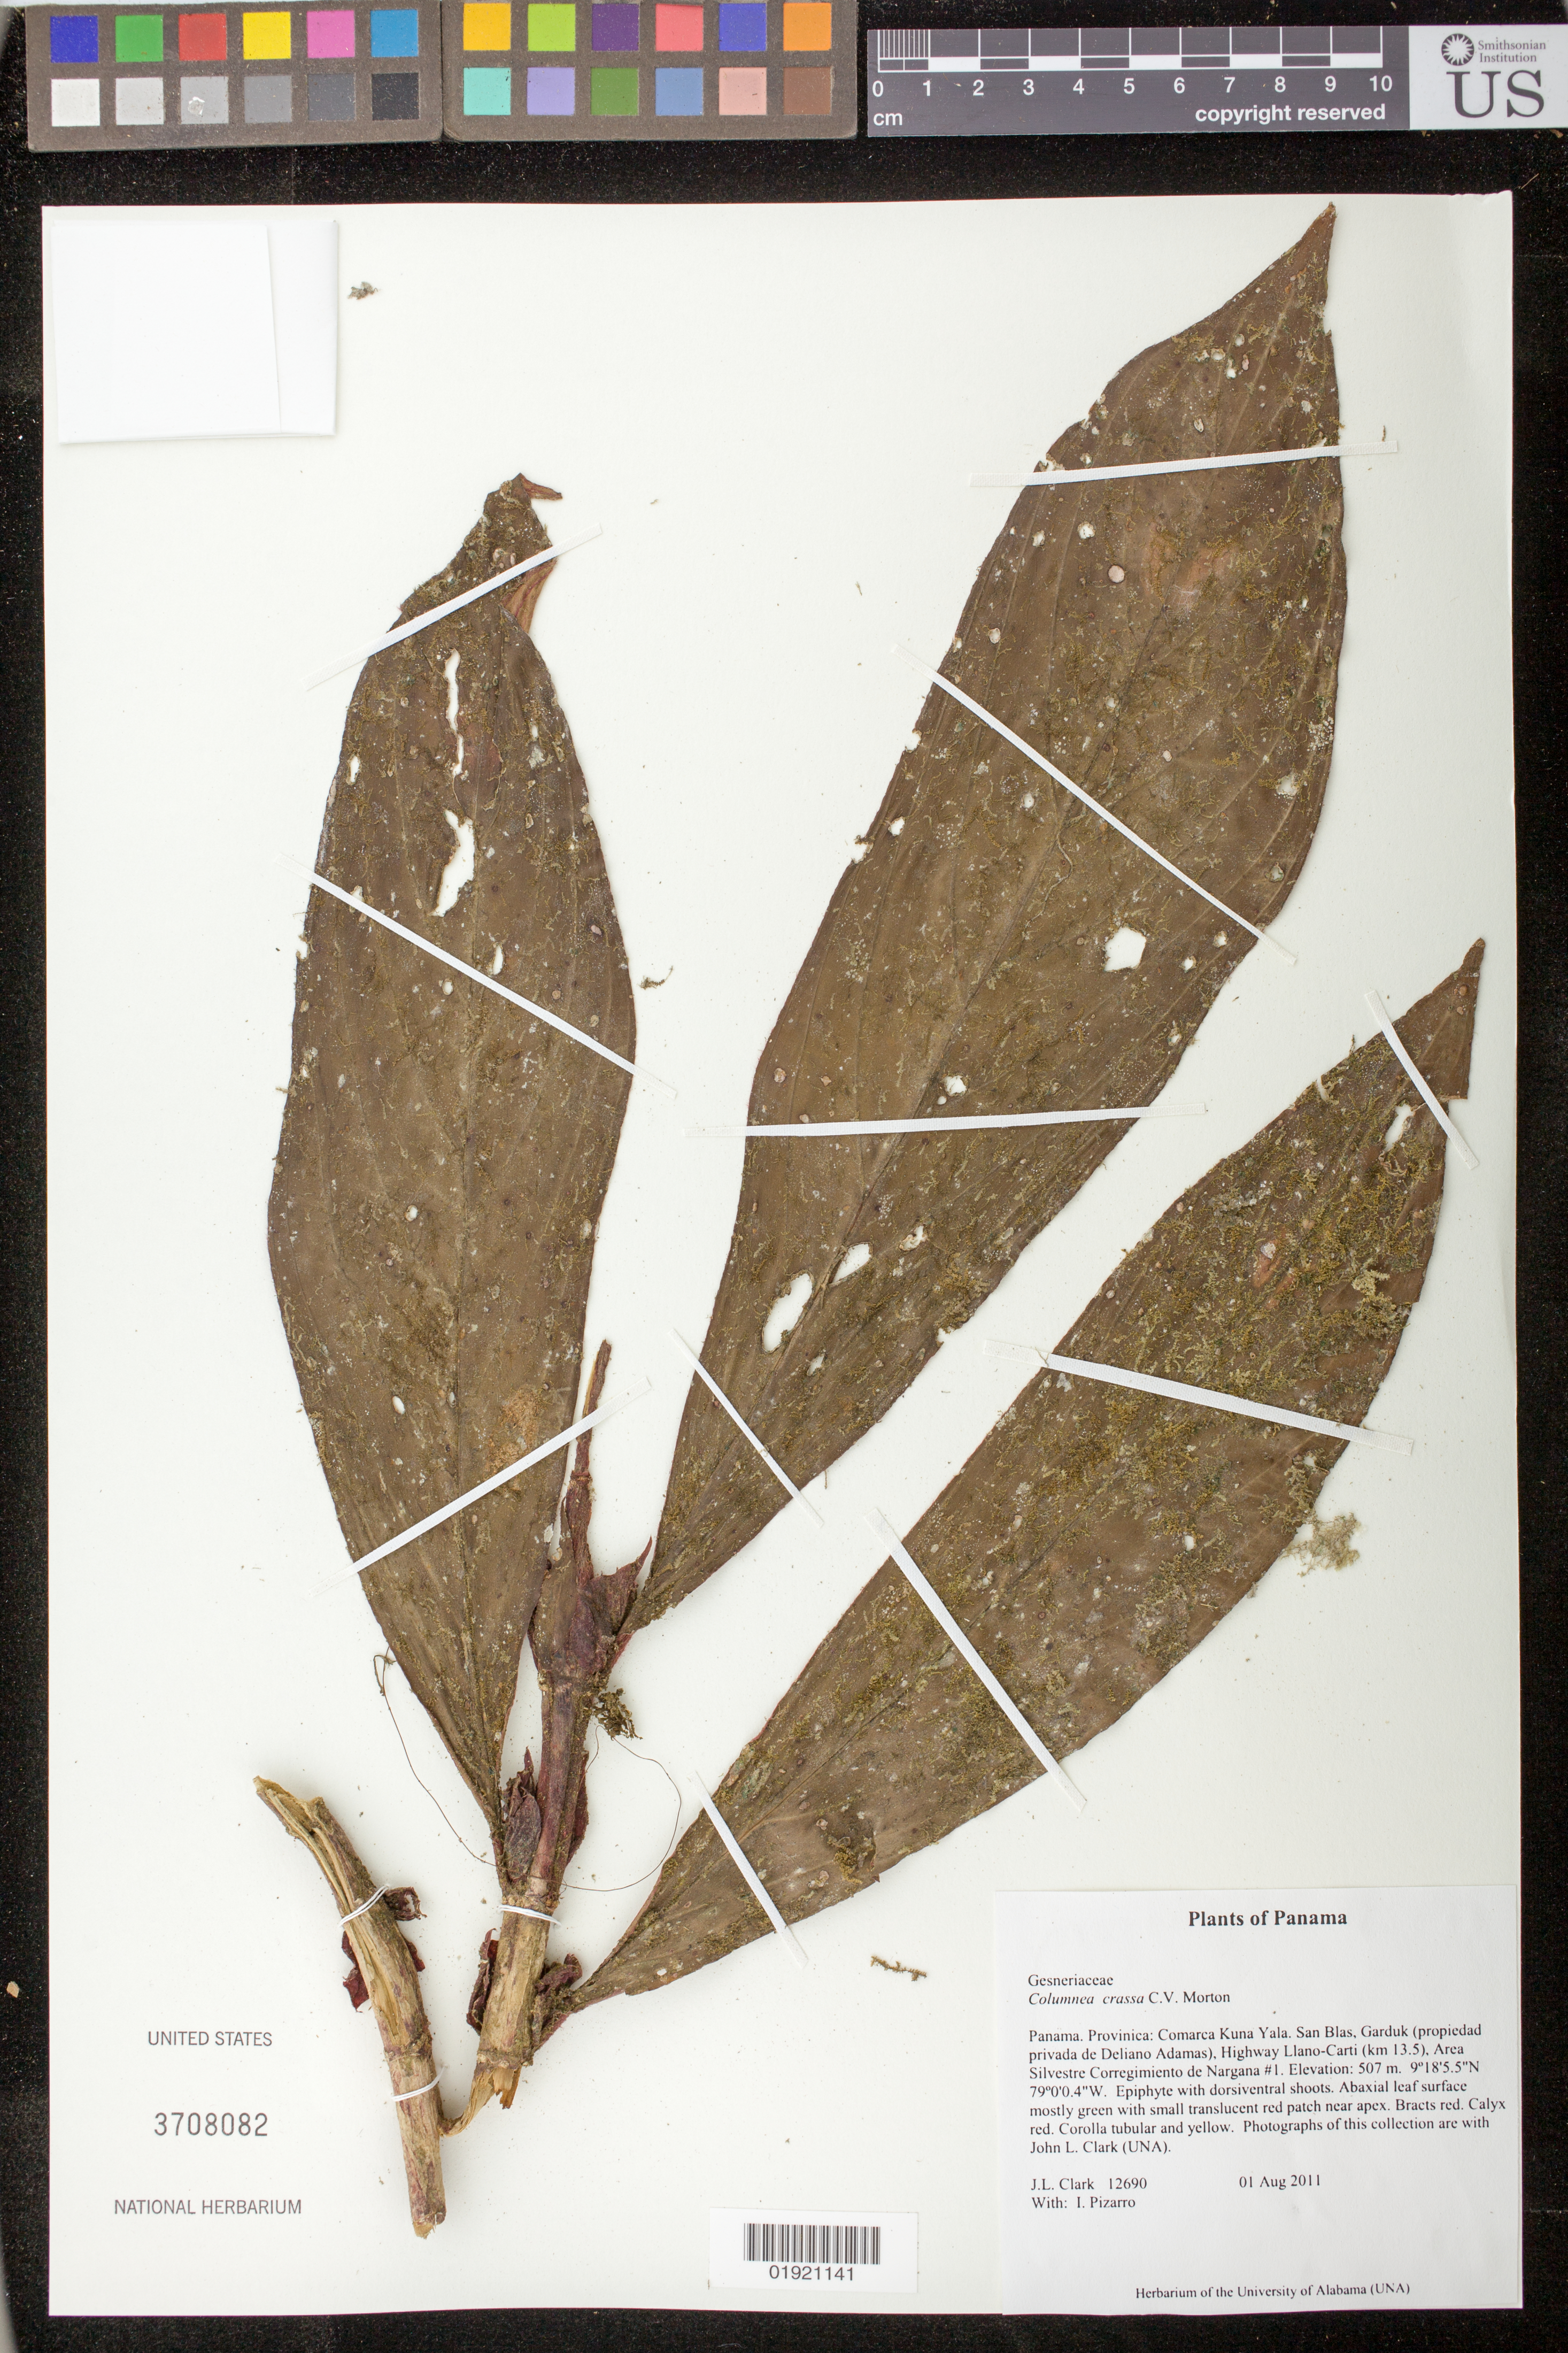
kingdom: Plantae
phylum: Tracheophyta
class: Magnoliopsida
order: Lamiales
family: Gesneriaceae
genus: Columnea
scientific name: Columnea crassa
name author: C.V. Morton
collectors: J. L. Clark & I. Pizarro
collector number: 12690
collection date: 2011-08-01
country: Panama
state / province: Kuna Yala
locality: Provincia: Comarca Kuna Yala. San Blas, Garduk (propriedad privada de Deliano Adamas), Highway Llano-Carti (km 13.5). Area Silvestre Corregimiento de Nargana #1.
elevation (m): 507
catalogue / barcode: US 3708082